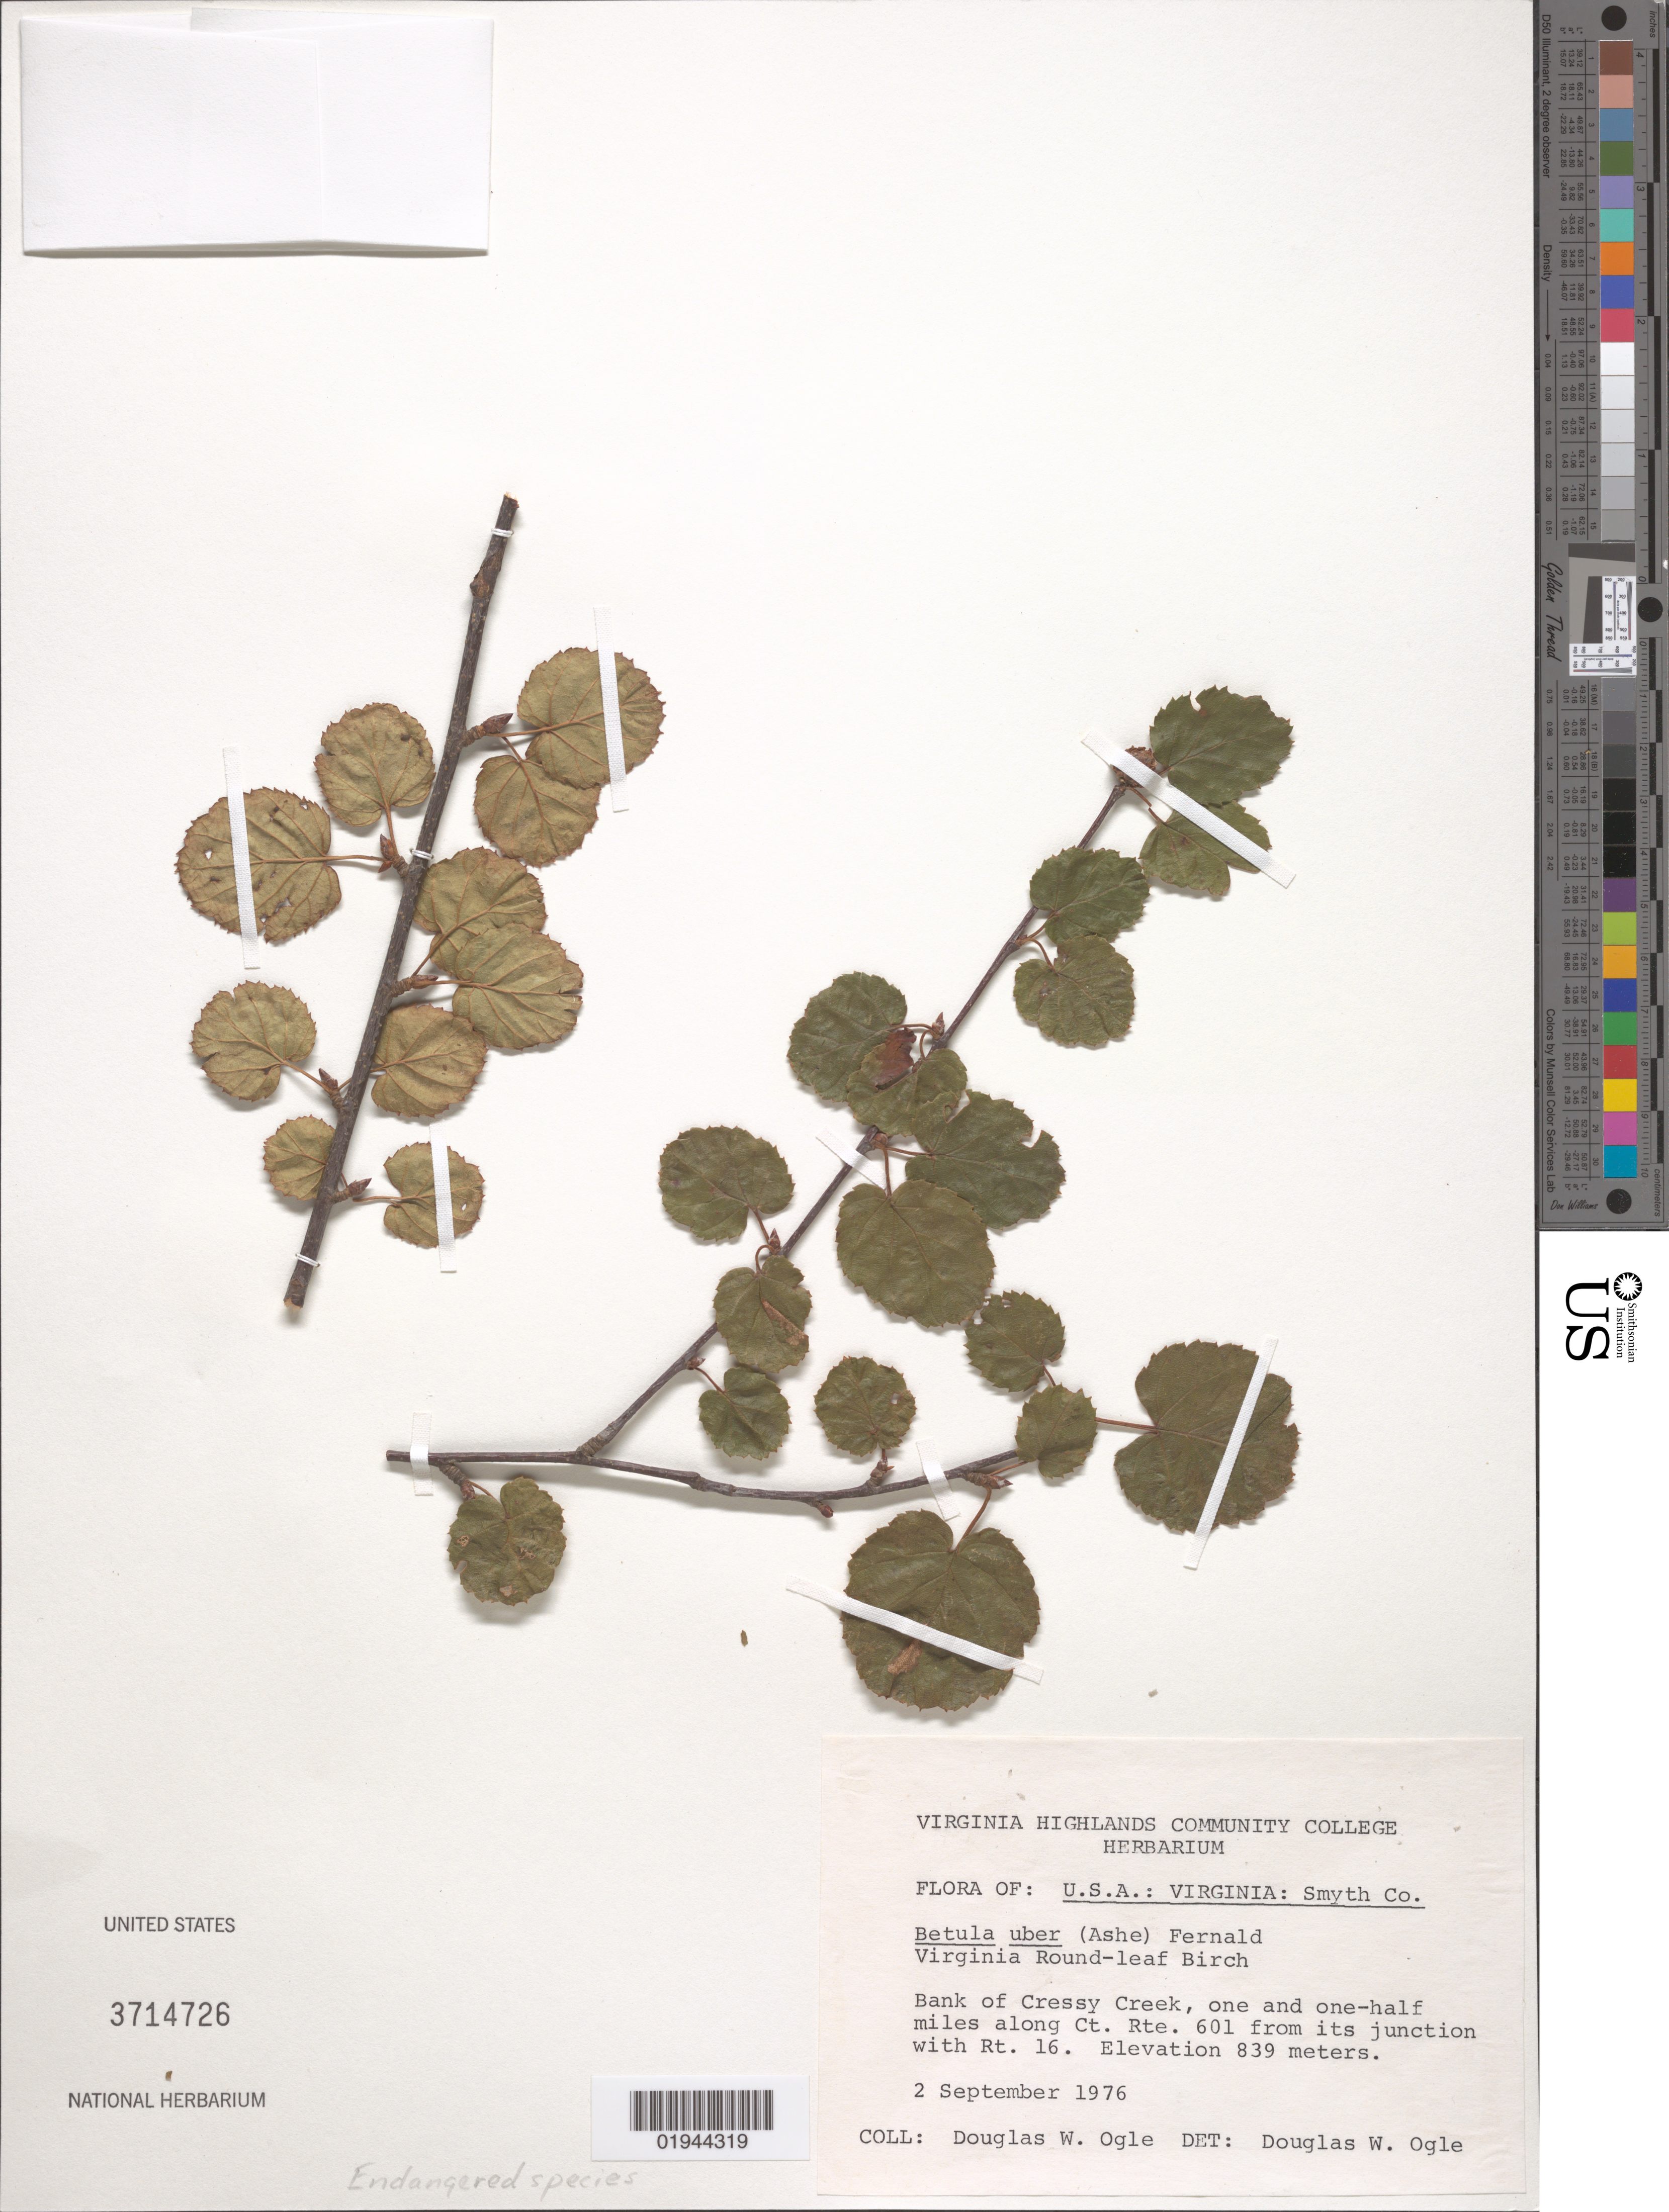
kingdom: Plantae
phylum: Tracheophyta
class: Magnoliopsida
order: Fagales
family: Betulaceae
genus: Betula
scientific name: Betula uber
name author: (Ashe) Fernald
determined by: Ogle, D. W.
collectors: D. Ogle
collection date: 1976-09-02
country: United States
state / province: Virginia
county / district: Smyth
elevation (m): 839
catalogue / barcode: US 3714726